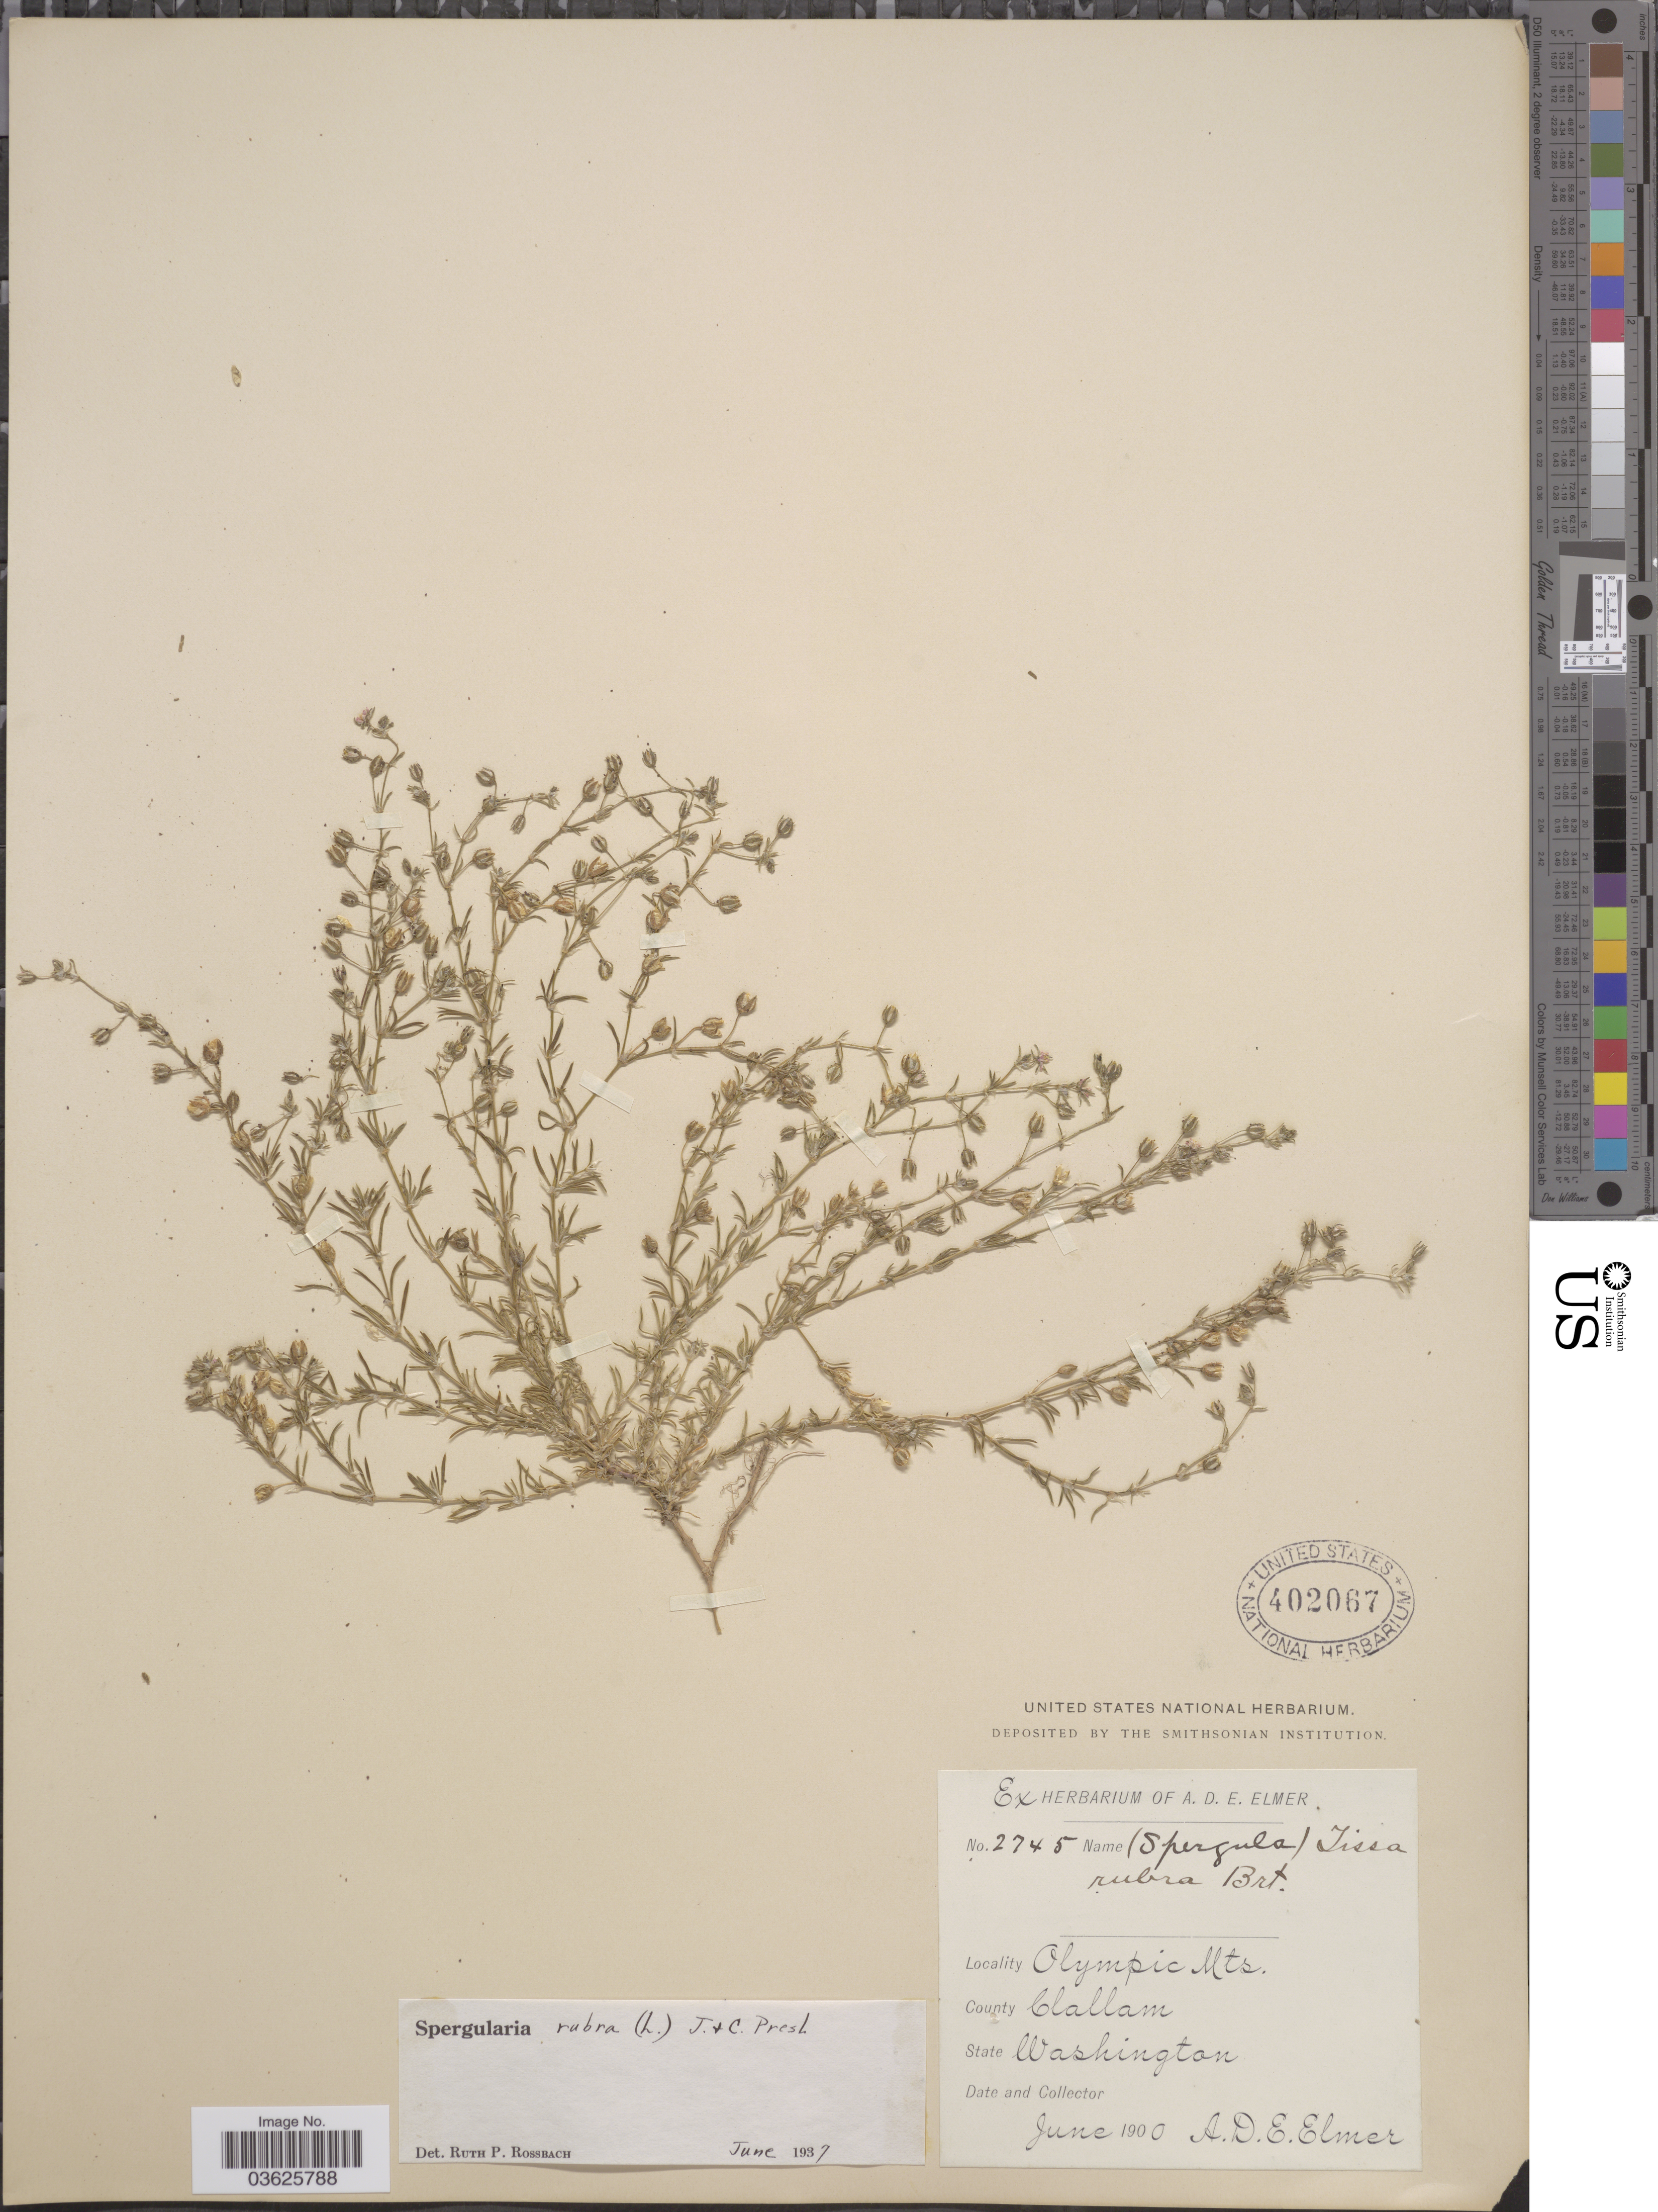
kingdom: Plantae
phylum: Tracheophyta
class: Magnoliopsida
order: Caryophyllales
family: Caryophyllaceae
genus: Spergularia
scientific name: Spergularia rubra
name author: (L.) J. Presl & C. Presl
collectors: A. D. E. Elmer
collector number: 2745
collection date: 1900-06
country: United States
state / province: Washington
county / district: Clallam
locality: Olympic Mts. County Clallam.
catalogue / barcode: US 402067